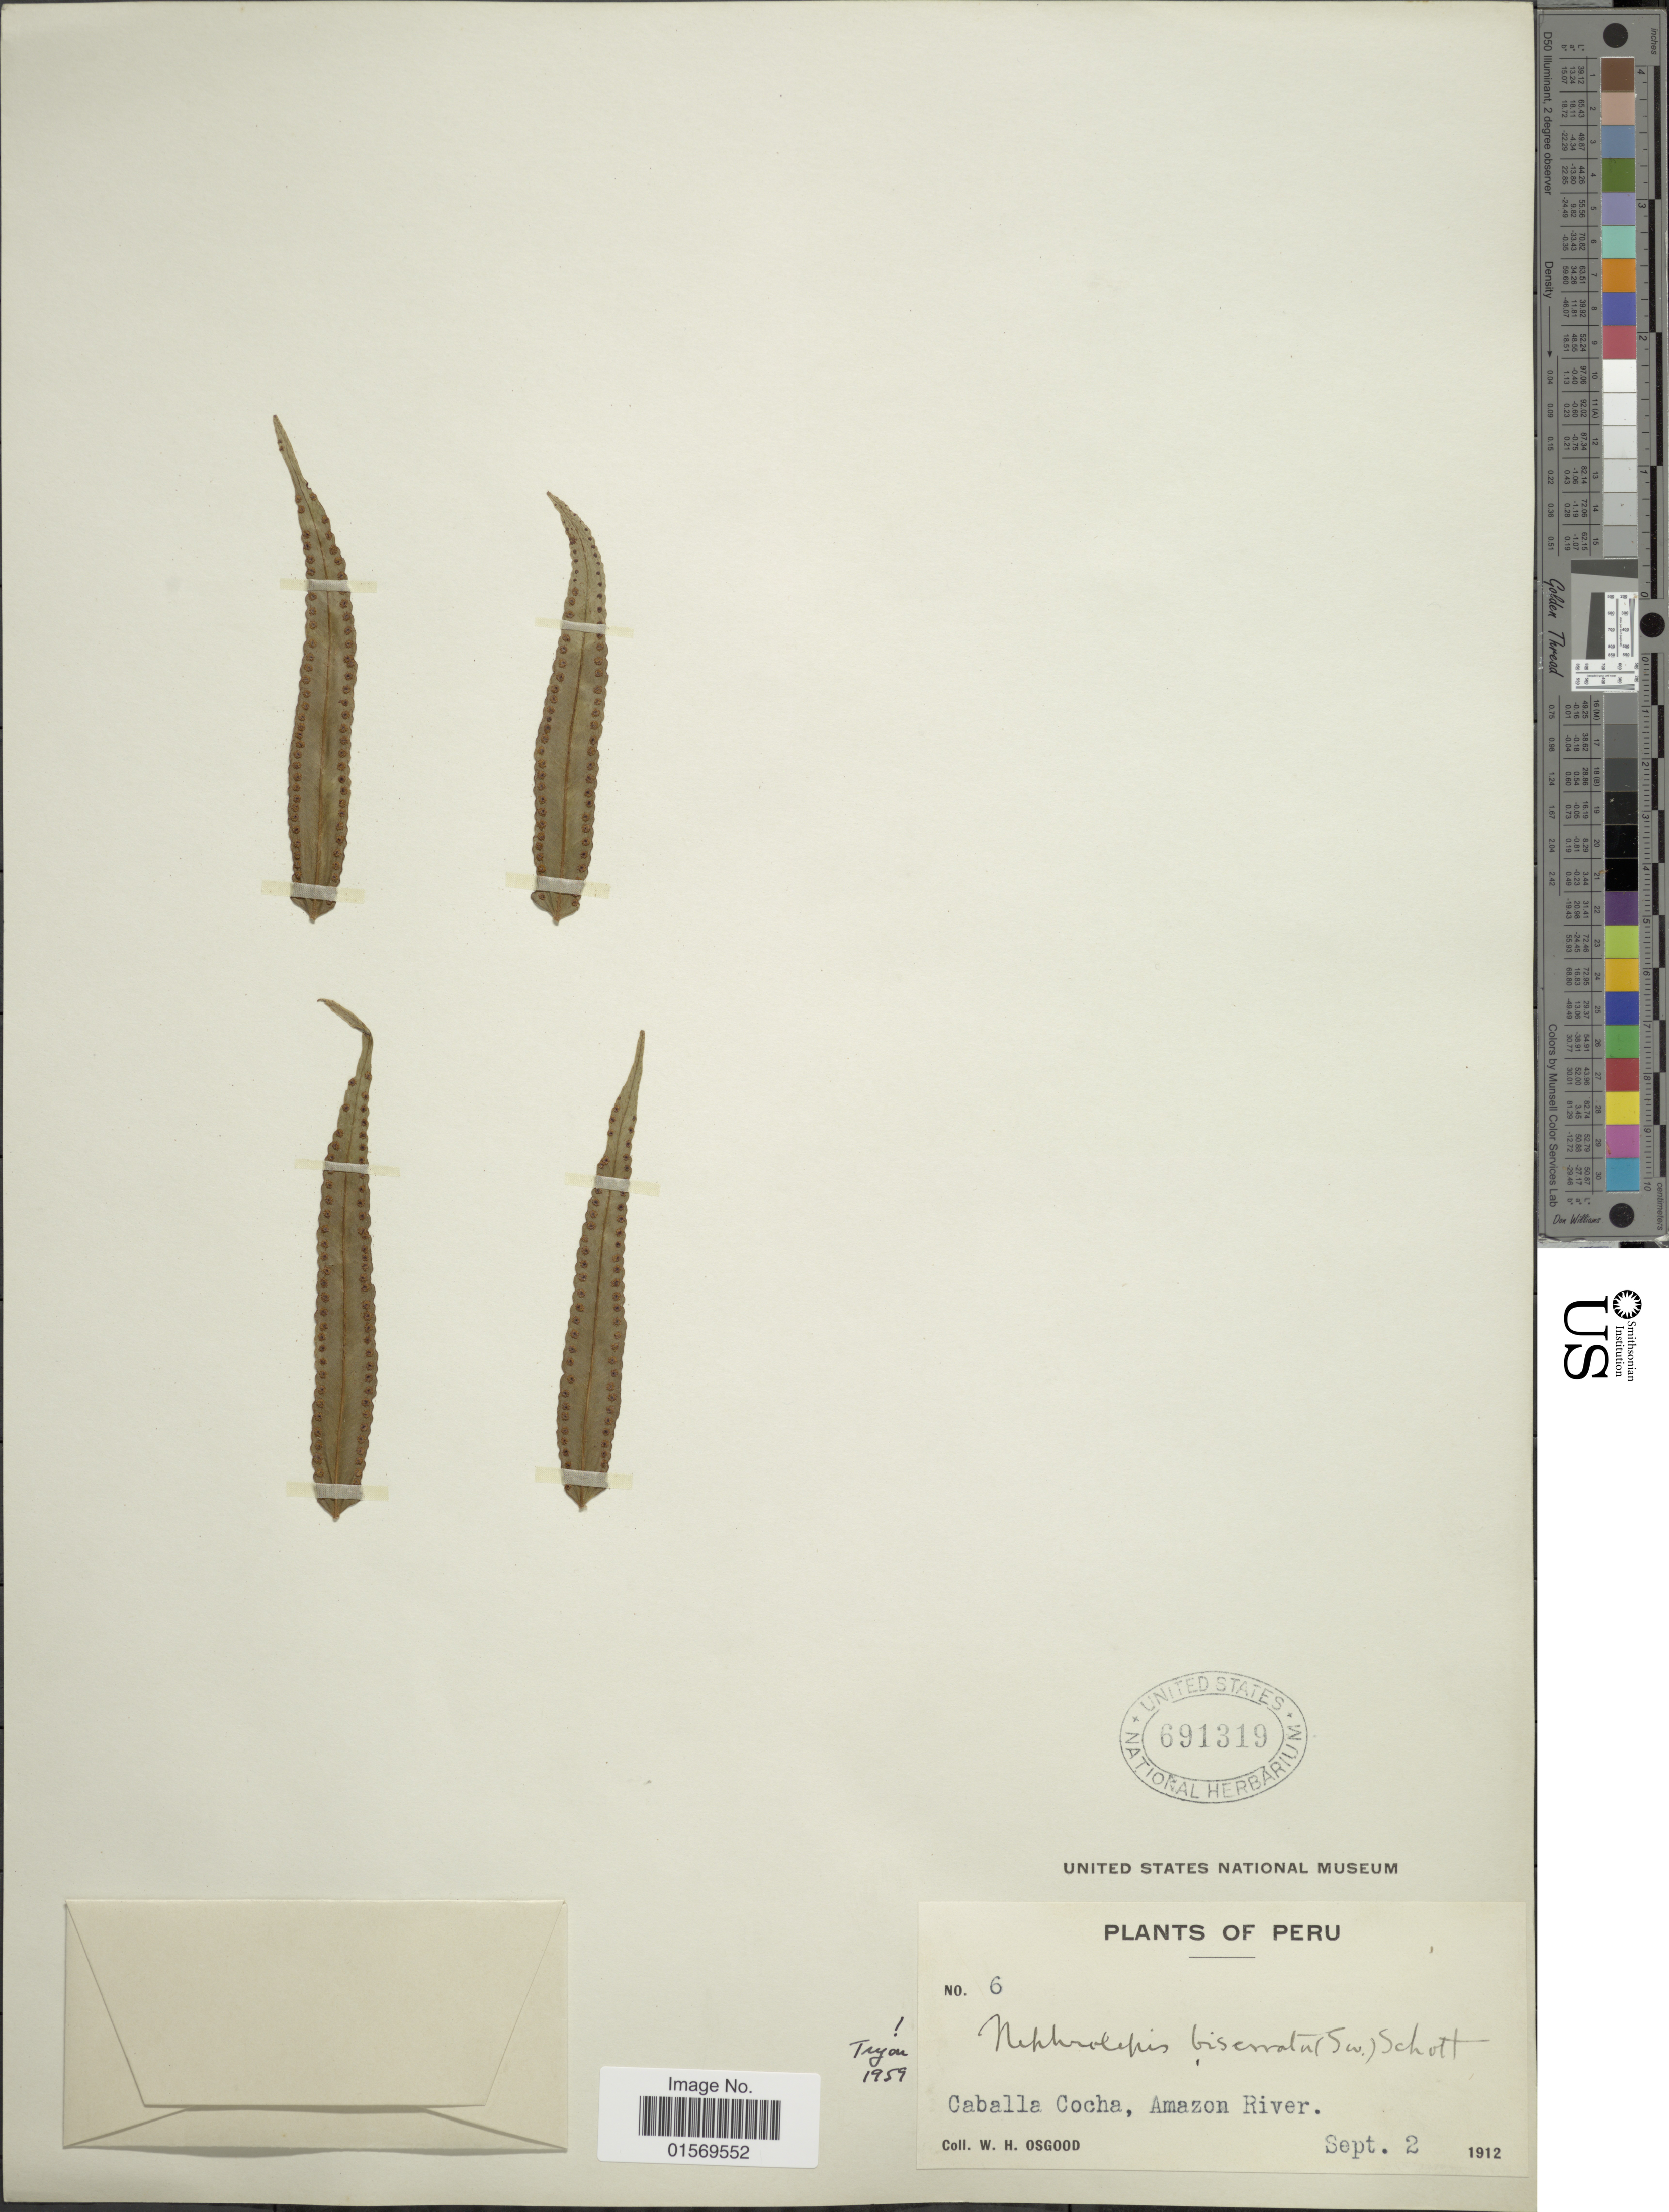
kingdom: Plantae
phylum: Tracheophyta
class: Polypodiopsida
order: Polypodiales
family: Nephrolepidaceae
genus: Nephrolepis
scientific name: Nephrolepis biserrata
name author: (Sw.) Schott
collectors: W. Osgood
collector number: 6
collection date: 1912-09-02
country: Peru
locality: Peru, Caballa Cocha, Amazon River.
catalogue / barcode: US 691319